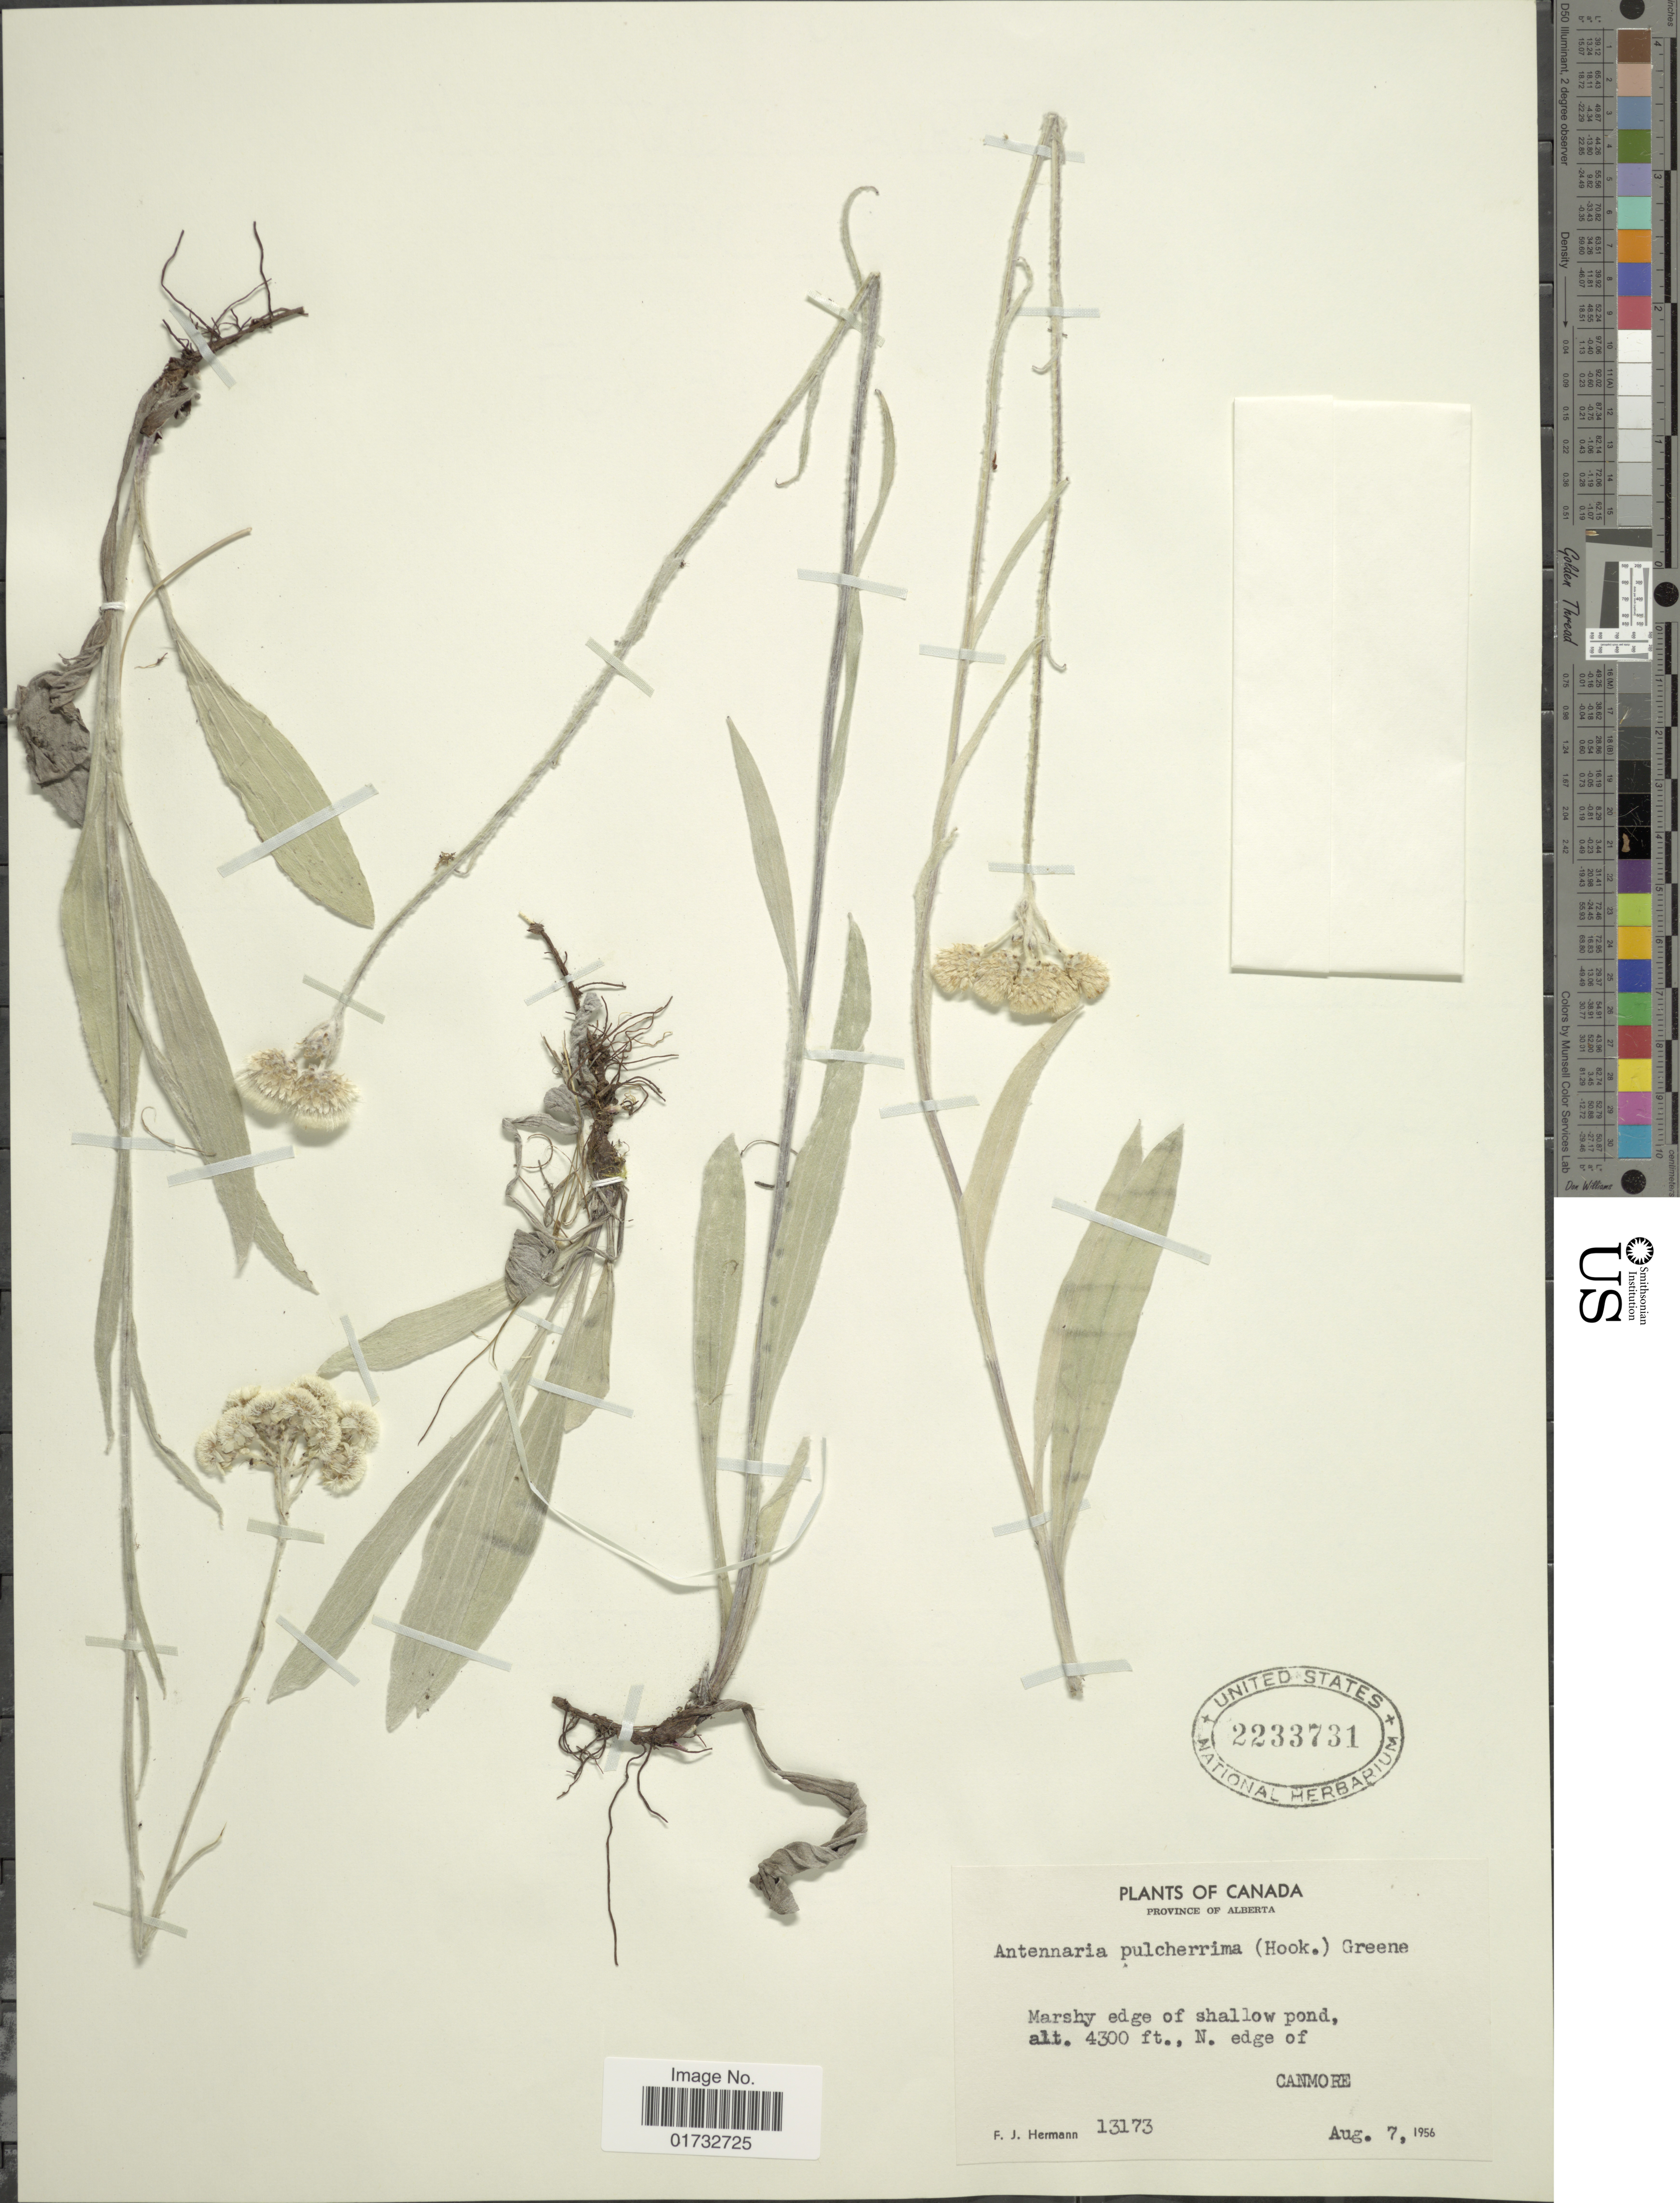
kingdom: Plantae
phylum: Tracheophyta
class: Magnoliopsida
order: Asterales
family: Asteraceae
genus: Antennaria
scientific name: Antennaria pulcherrima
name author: (Hook.) Greene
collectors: F. J. Hermann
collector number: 13173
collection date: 1956-08-07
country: Canada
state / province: Alberta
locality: N. edge of Canmore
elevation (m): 1311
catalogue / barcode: US 2233731